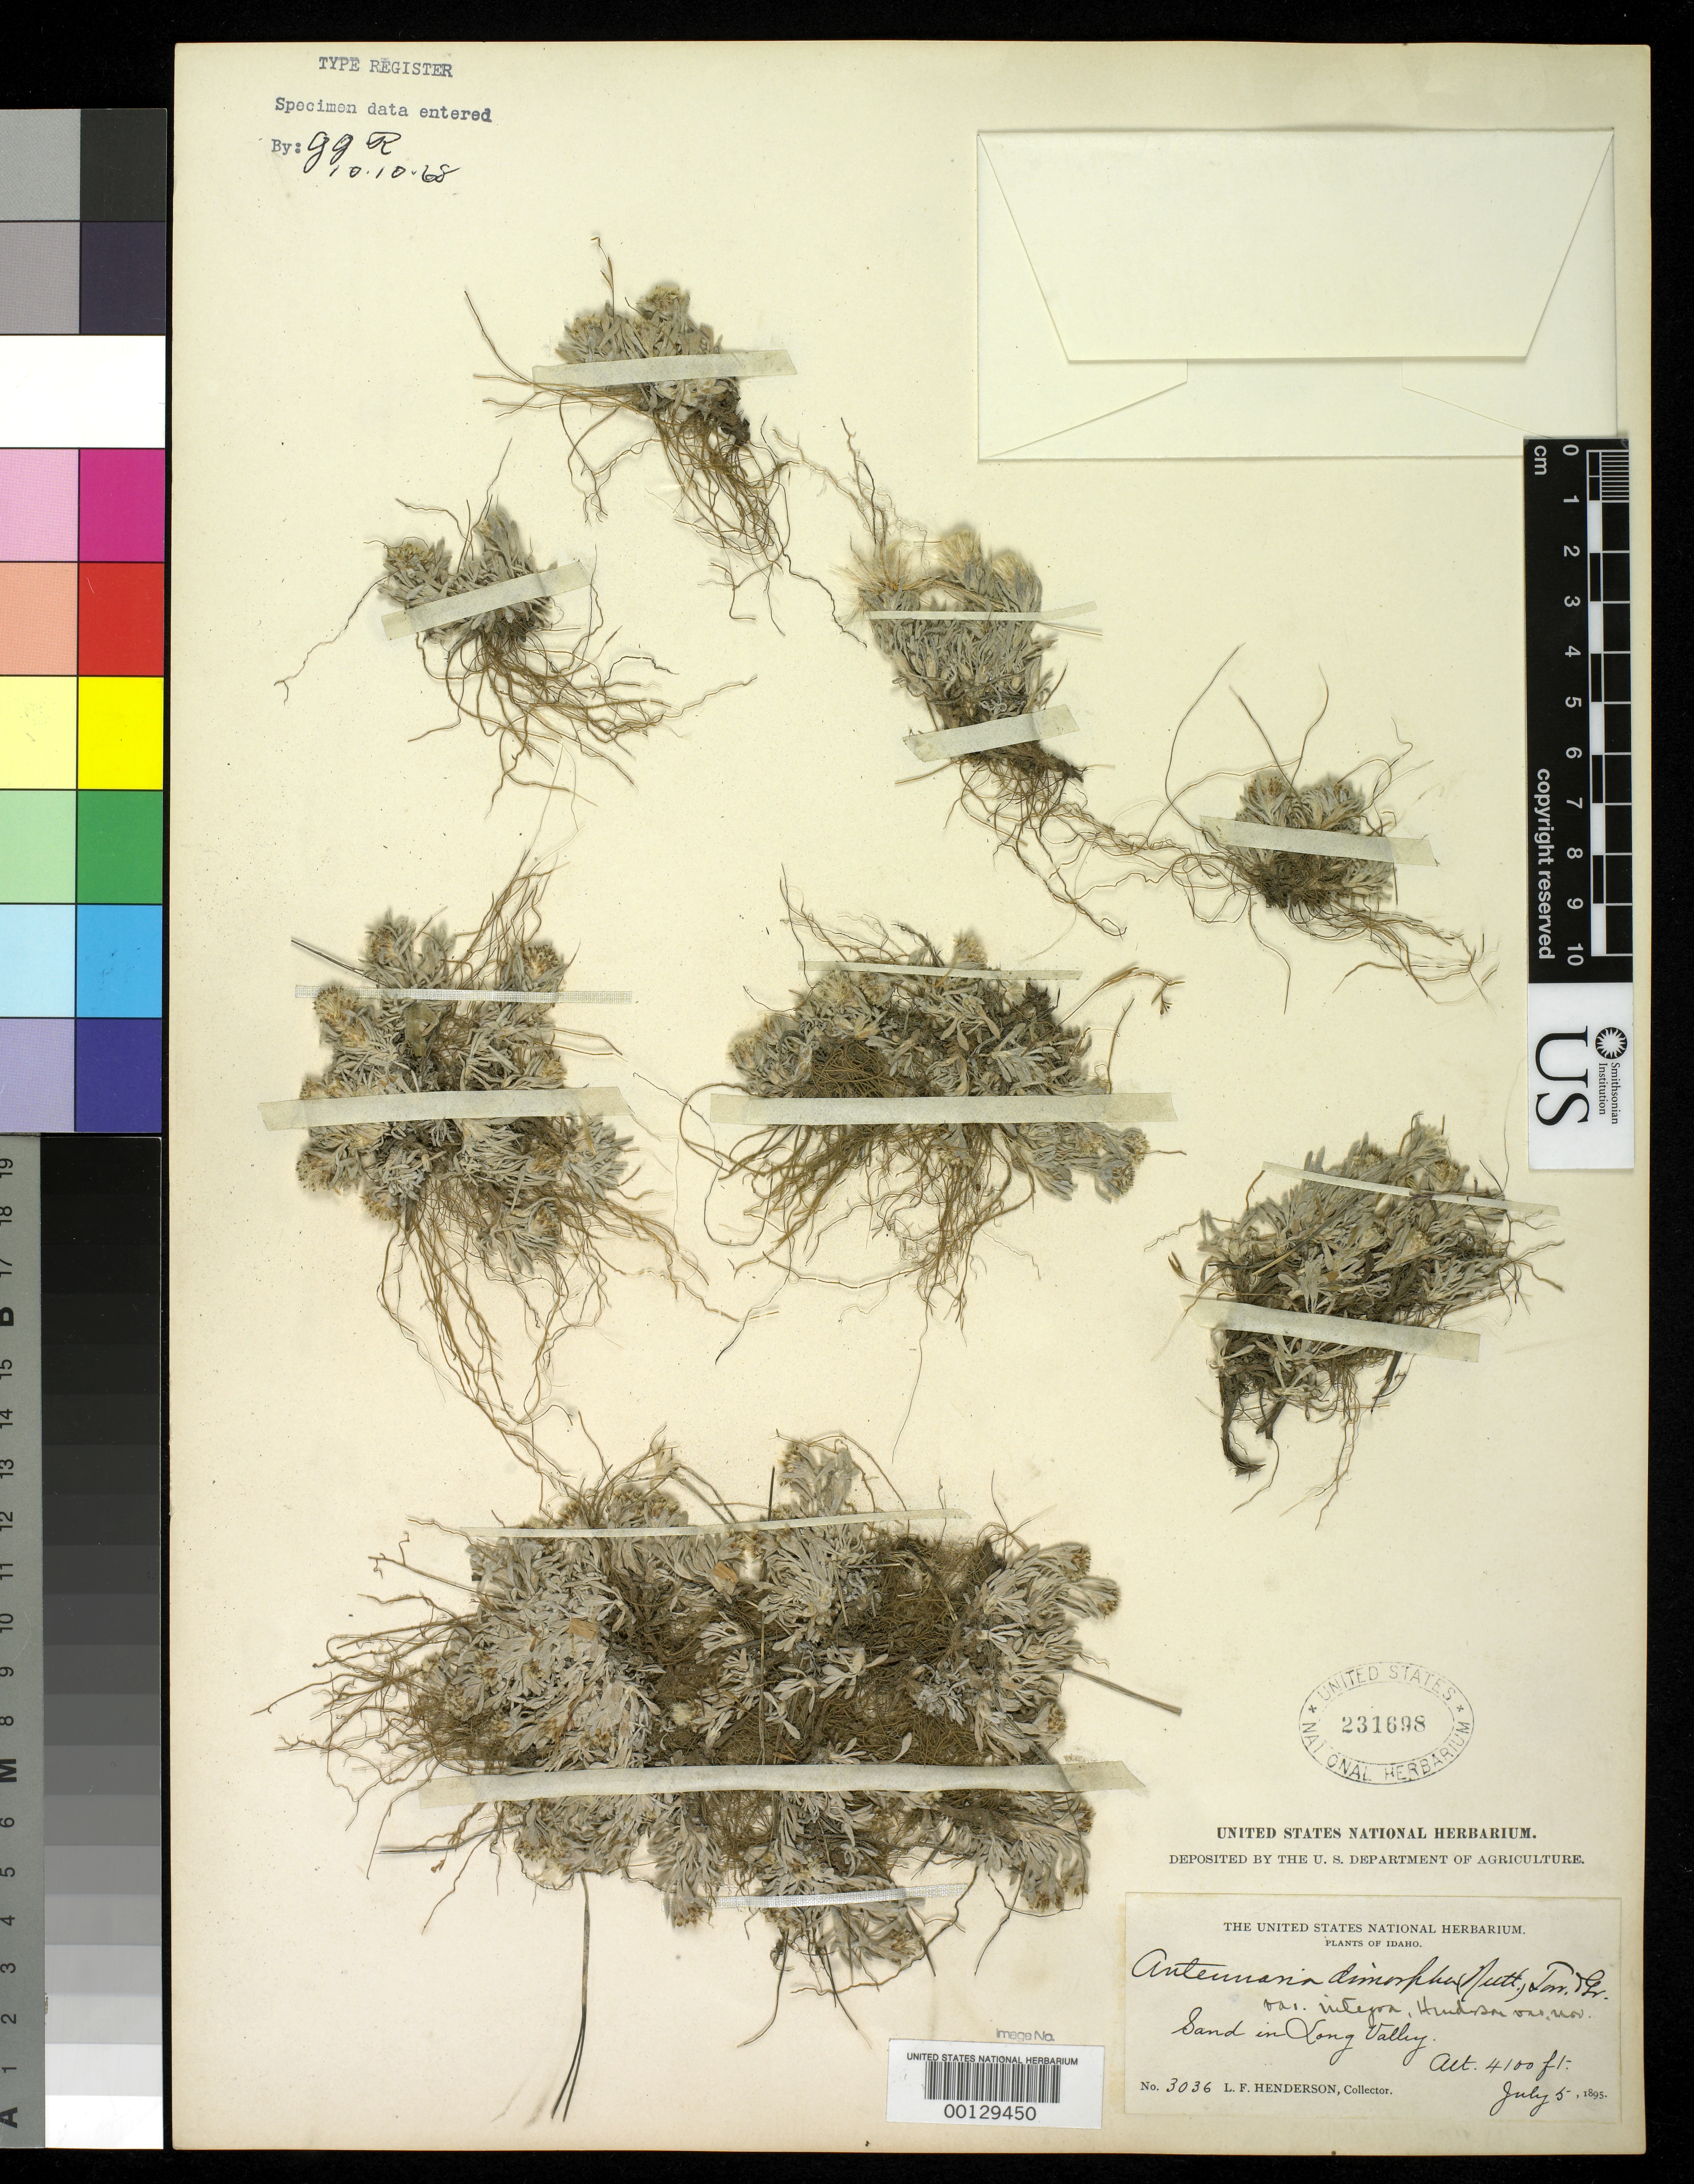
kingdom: Plantae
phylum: Tracheophyta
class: Magnoliopsida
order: Asterales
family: Asteraceae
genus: Antennaria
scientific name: Antennaria dimorpha var. integra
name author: L.F. Hend.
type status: Type Collection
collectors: L. F. Henderson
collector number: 3036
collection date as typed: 05 Jul 1895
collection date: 1895-07-05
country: United States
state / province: Idaho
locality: Long Valley.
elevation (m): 1250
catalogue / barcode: US 231698